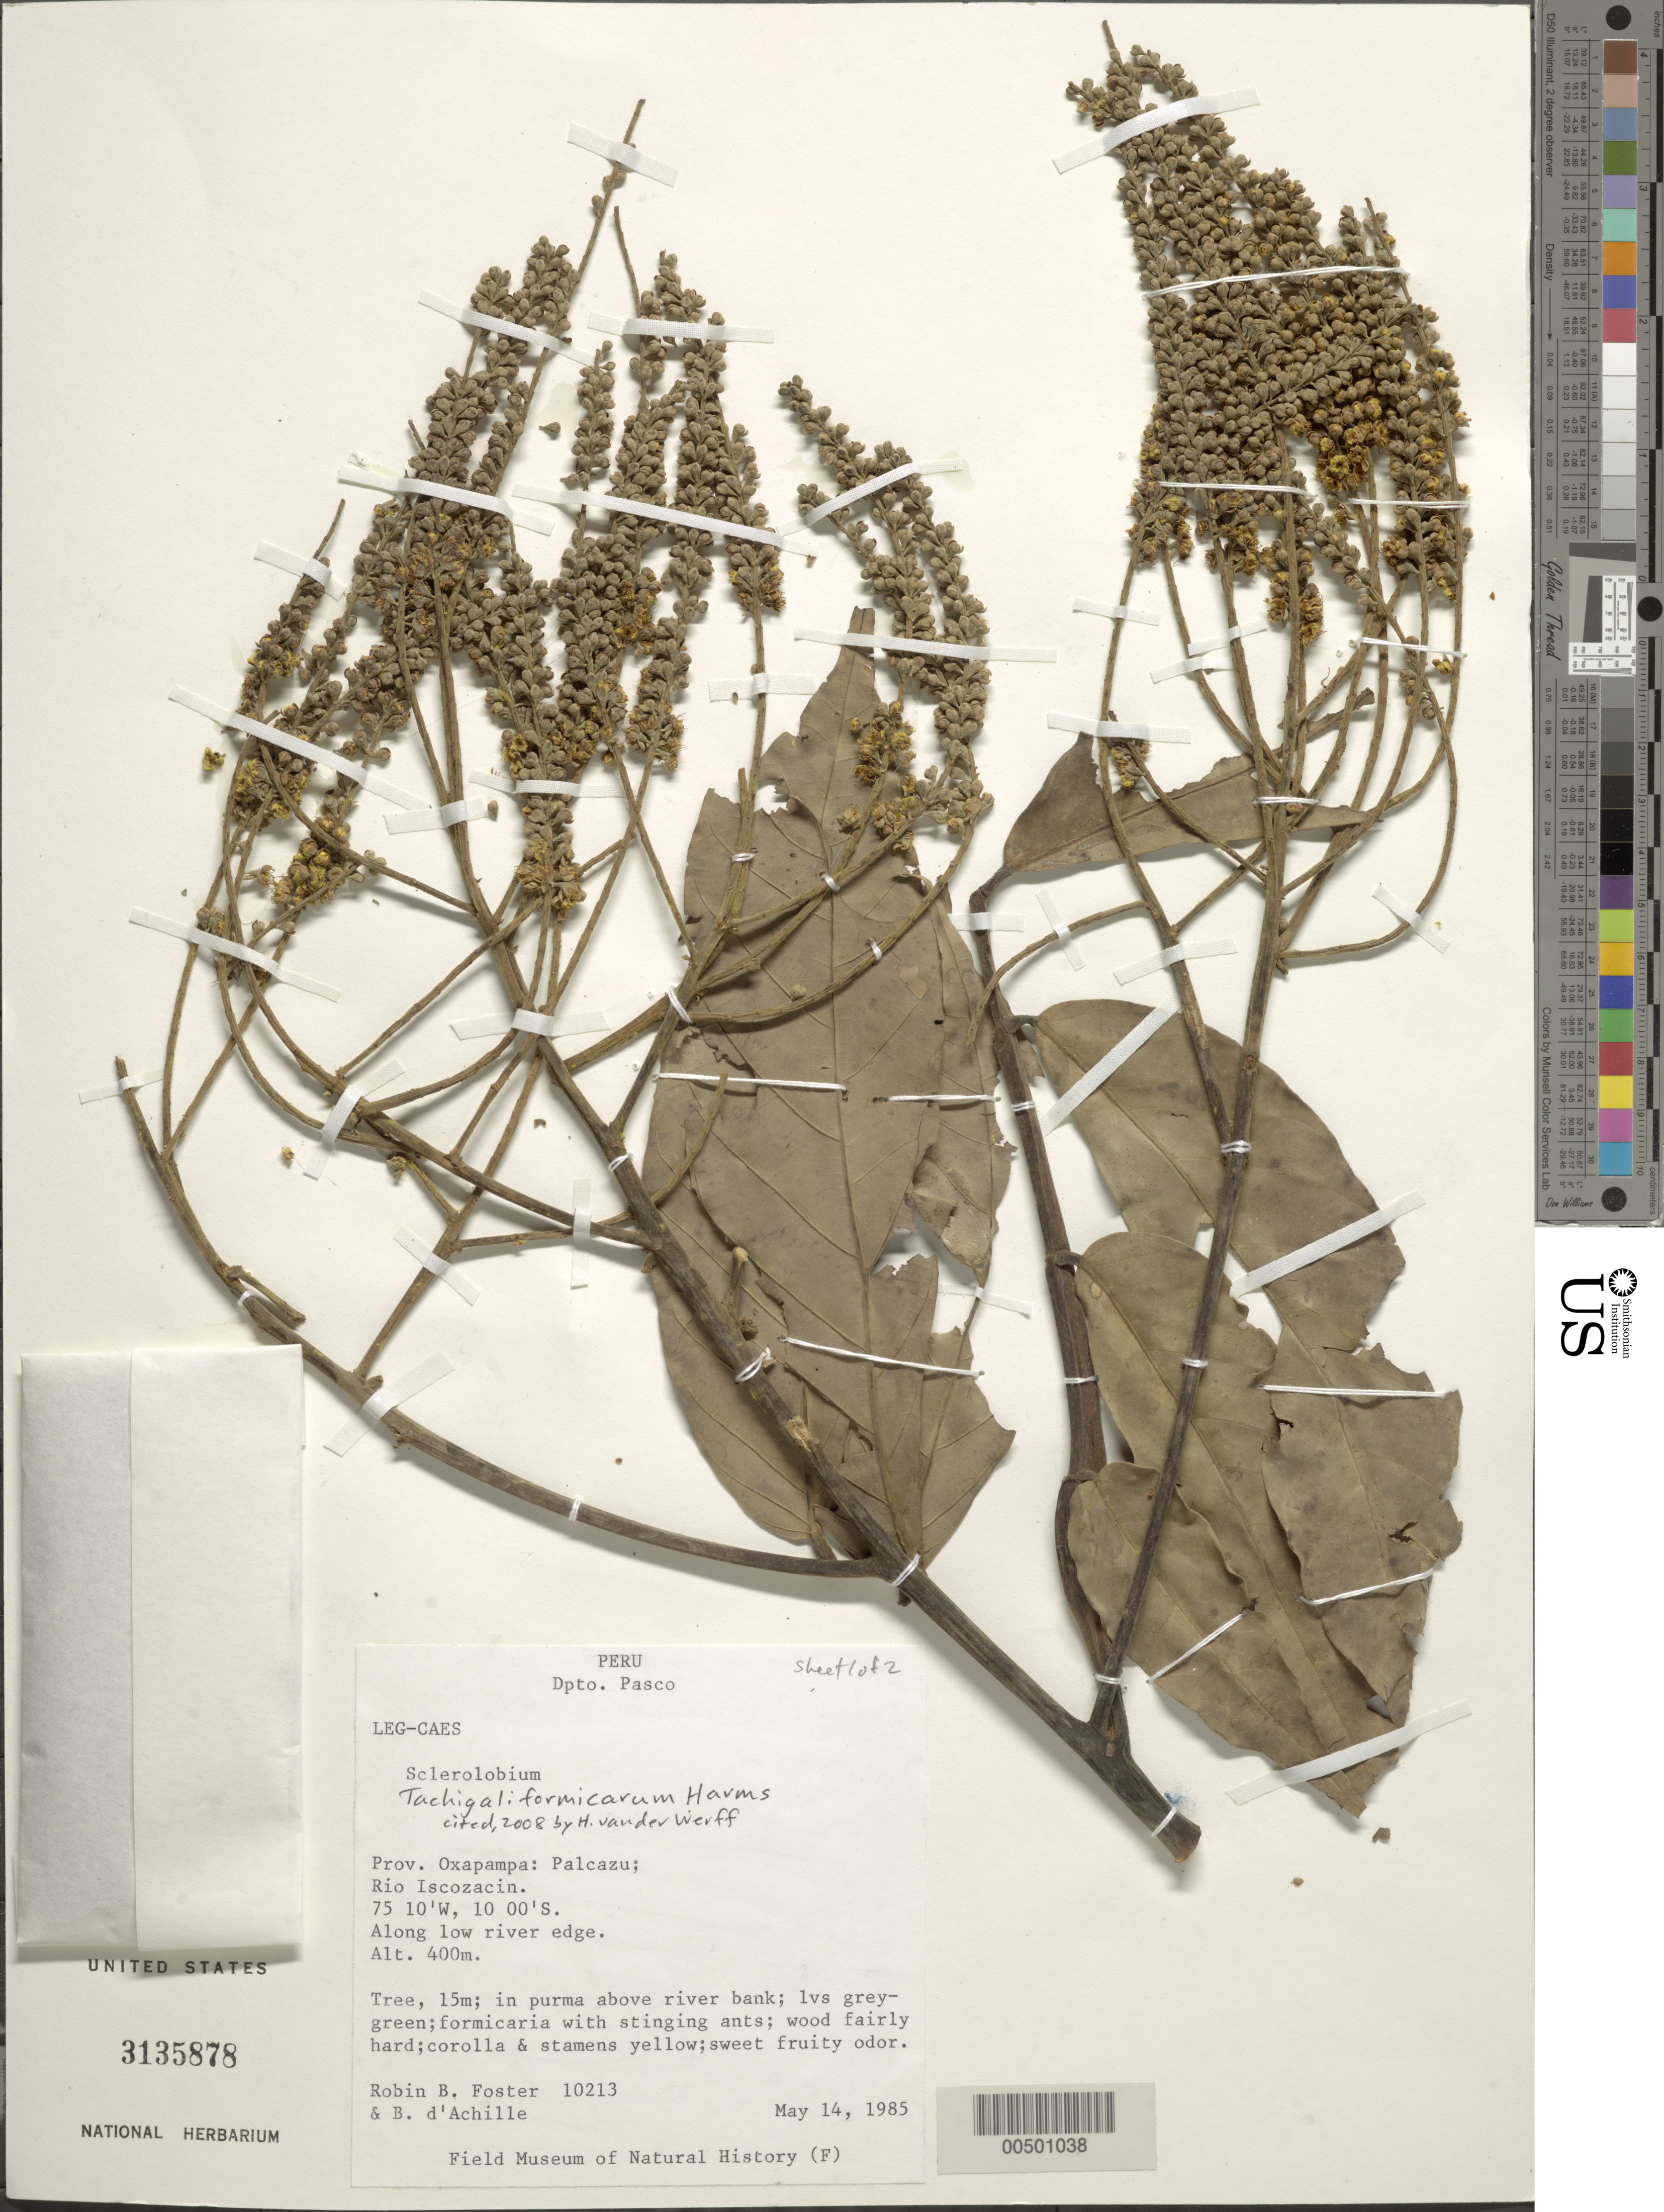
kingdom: Plantae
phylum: Tracheophyta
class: Magnoliopsida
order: Fabales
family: Fabaceae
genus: Tachigali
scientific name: Tachigali formicarum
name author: Harms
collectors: R. B. Foster & B. D'achille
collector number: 10213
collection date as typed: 14 May 1985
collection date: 1985-05-14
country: Peru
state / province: Pasco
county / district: Oxapampa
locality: Palcazu; rio iscozacin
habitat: Along low river edge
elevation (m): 400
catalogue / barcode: US 3135878